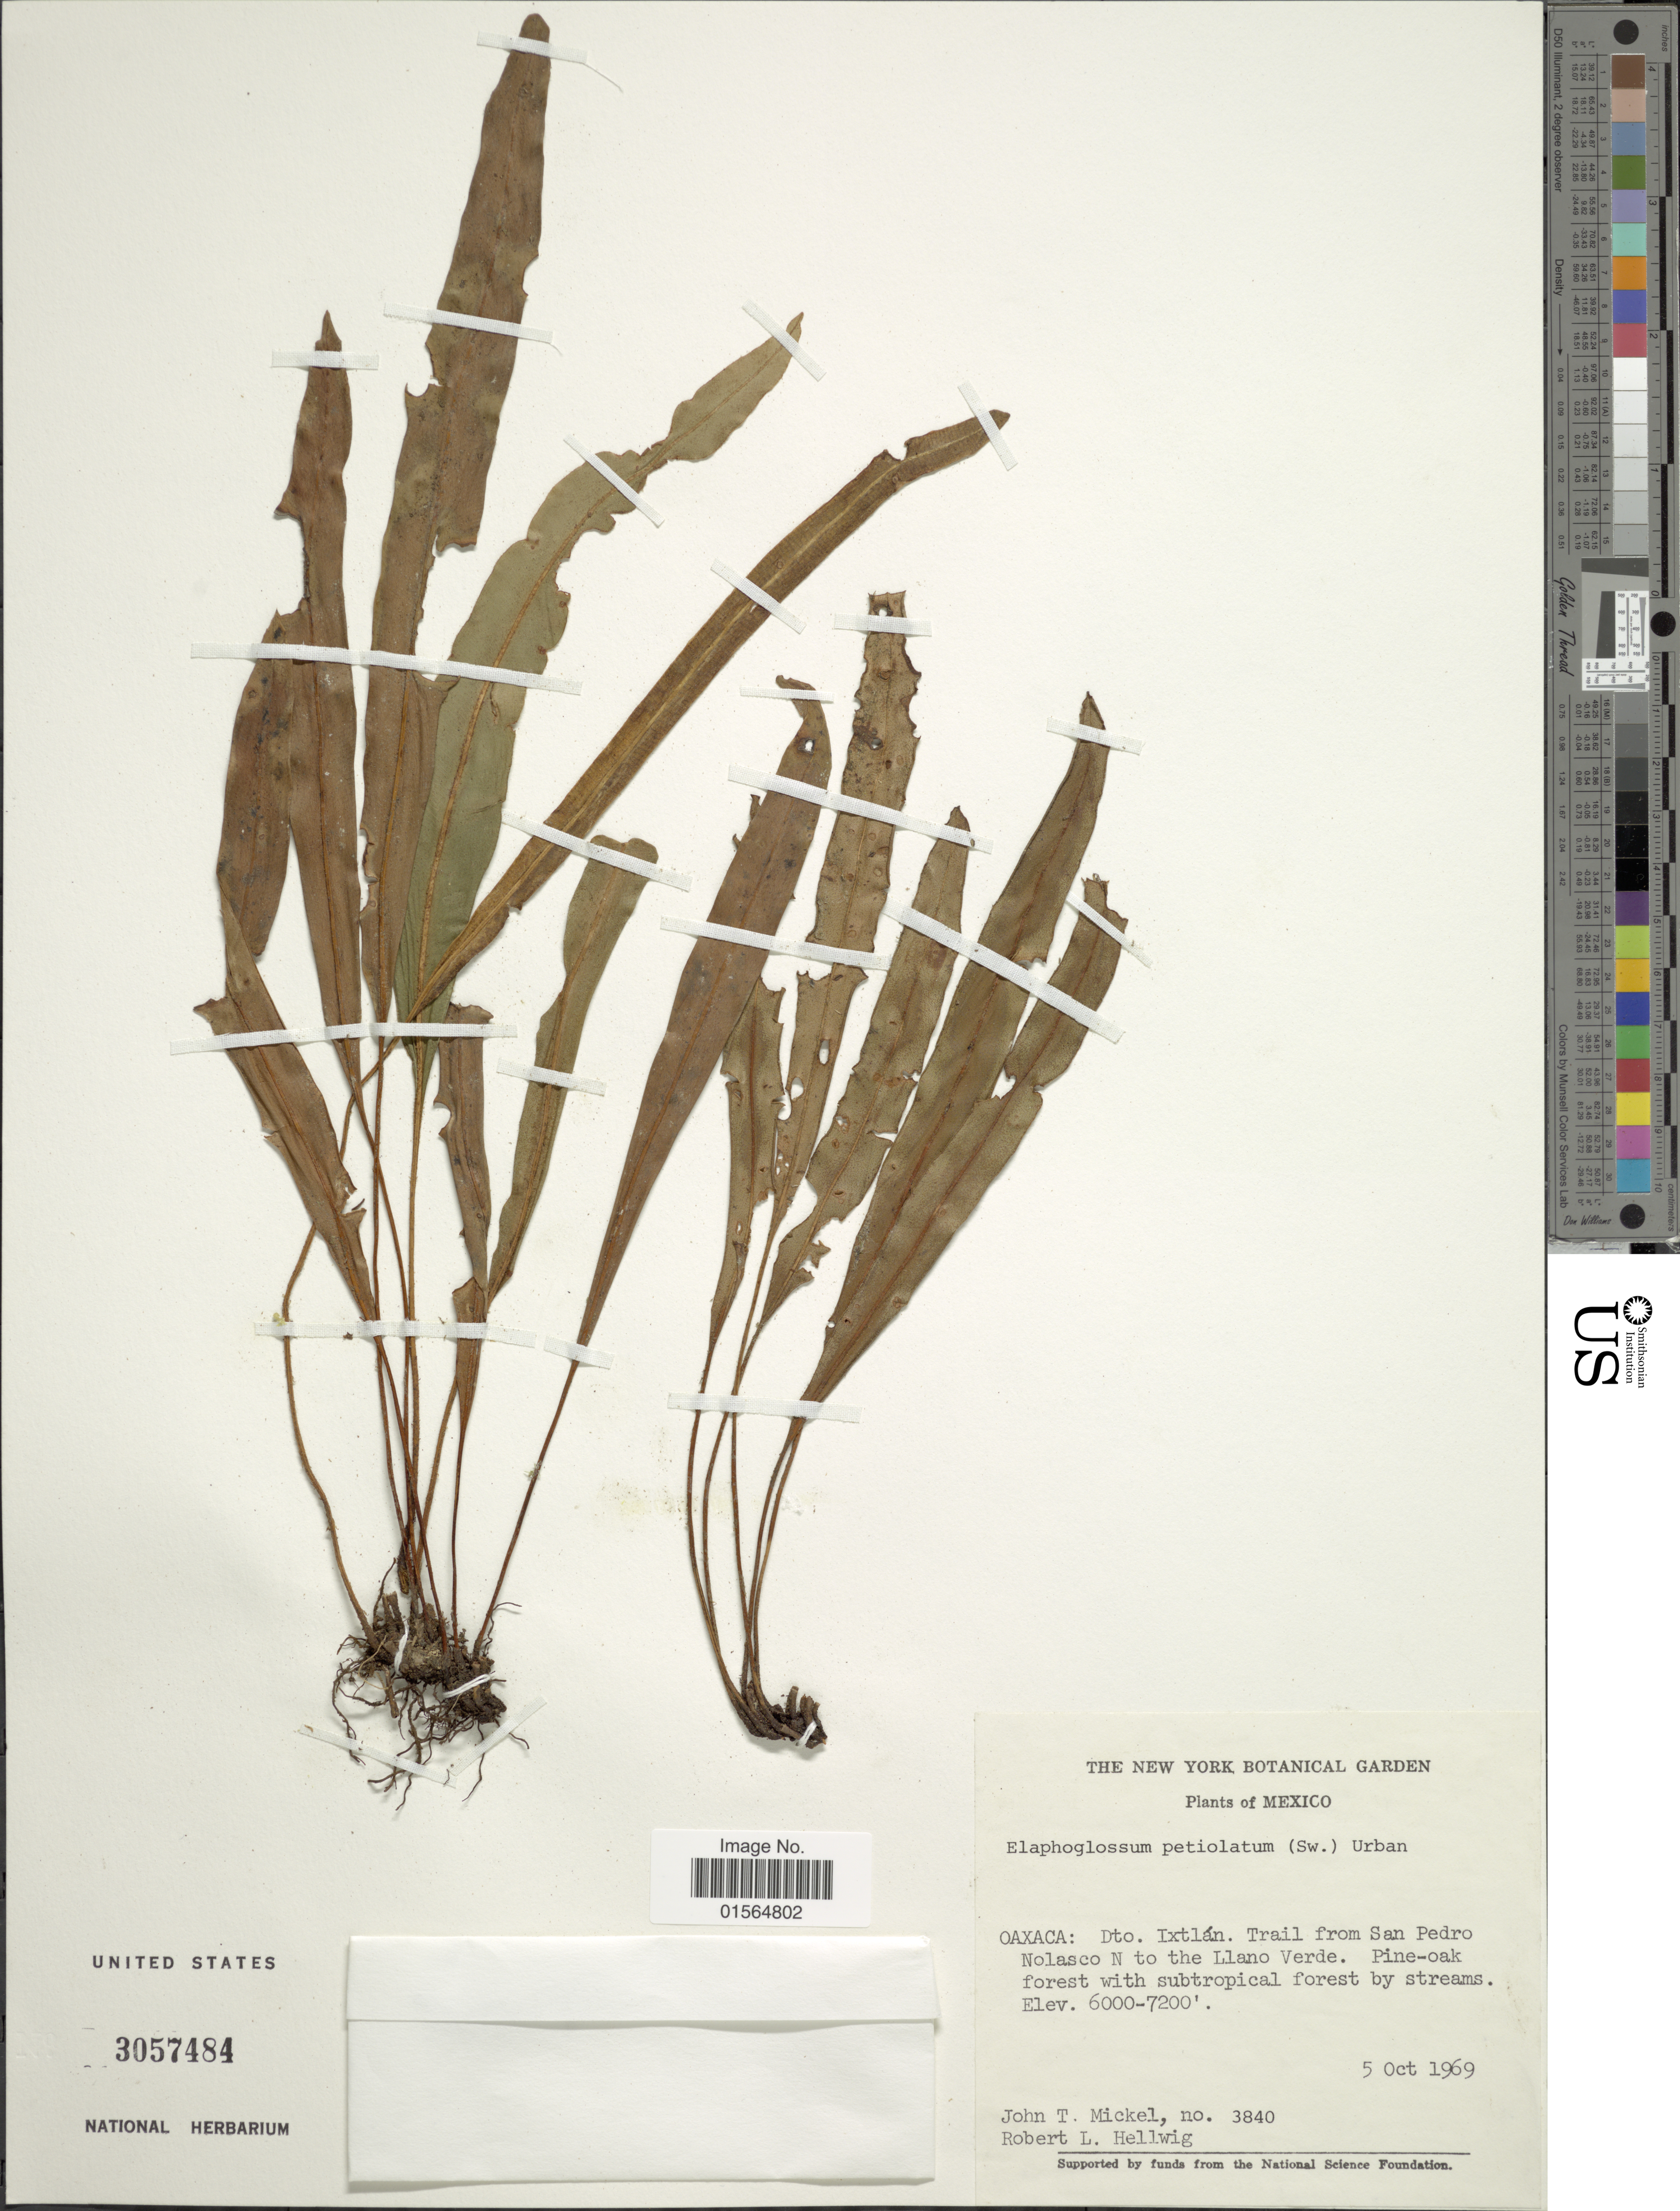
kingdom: Plantae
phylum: Tracheophyta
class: Polypodiopsida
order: Polypodiales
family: Dryopteridaceae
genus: Elaphoglossum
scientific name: Elaphoglossum petiolatum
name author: (Sw.) Urb.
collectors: J. T. Mickel & R. Hellwig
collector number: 3840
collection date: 1969-10-05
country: Mexico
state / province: Oaxaca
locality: Dto. Ixtlan. Trail from San Pedro Nolasco N to the Llano Verde. Pine Oak forest with subtropical forest by streams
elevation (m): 1829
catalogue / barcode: US 3057484